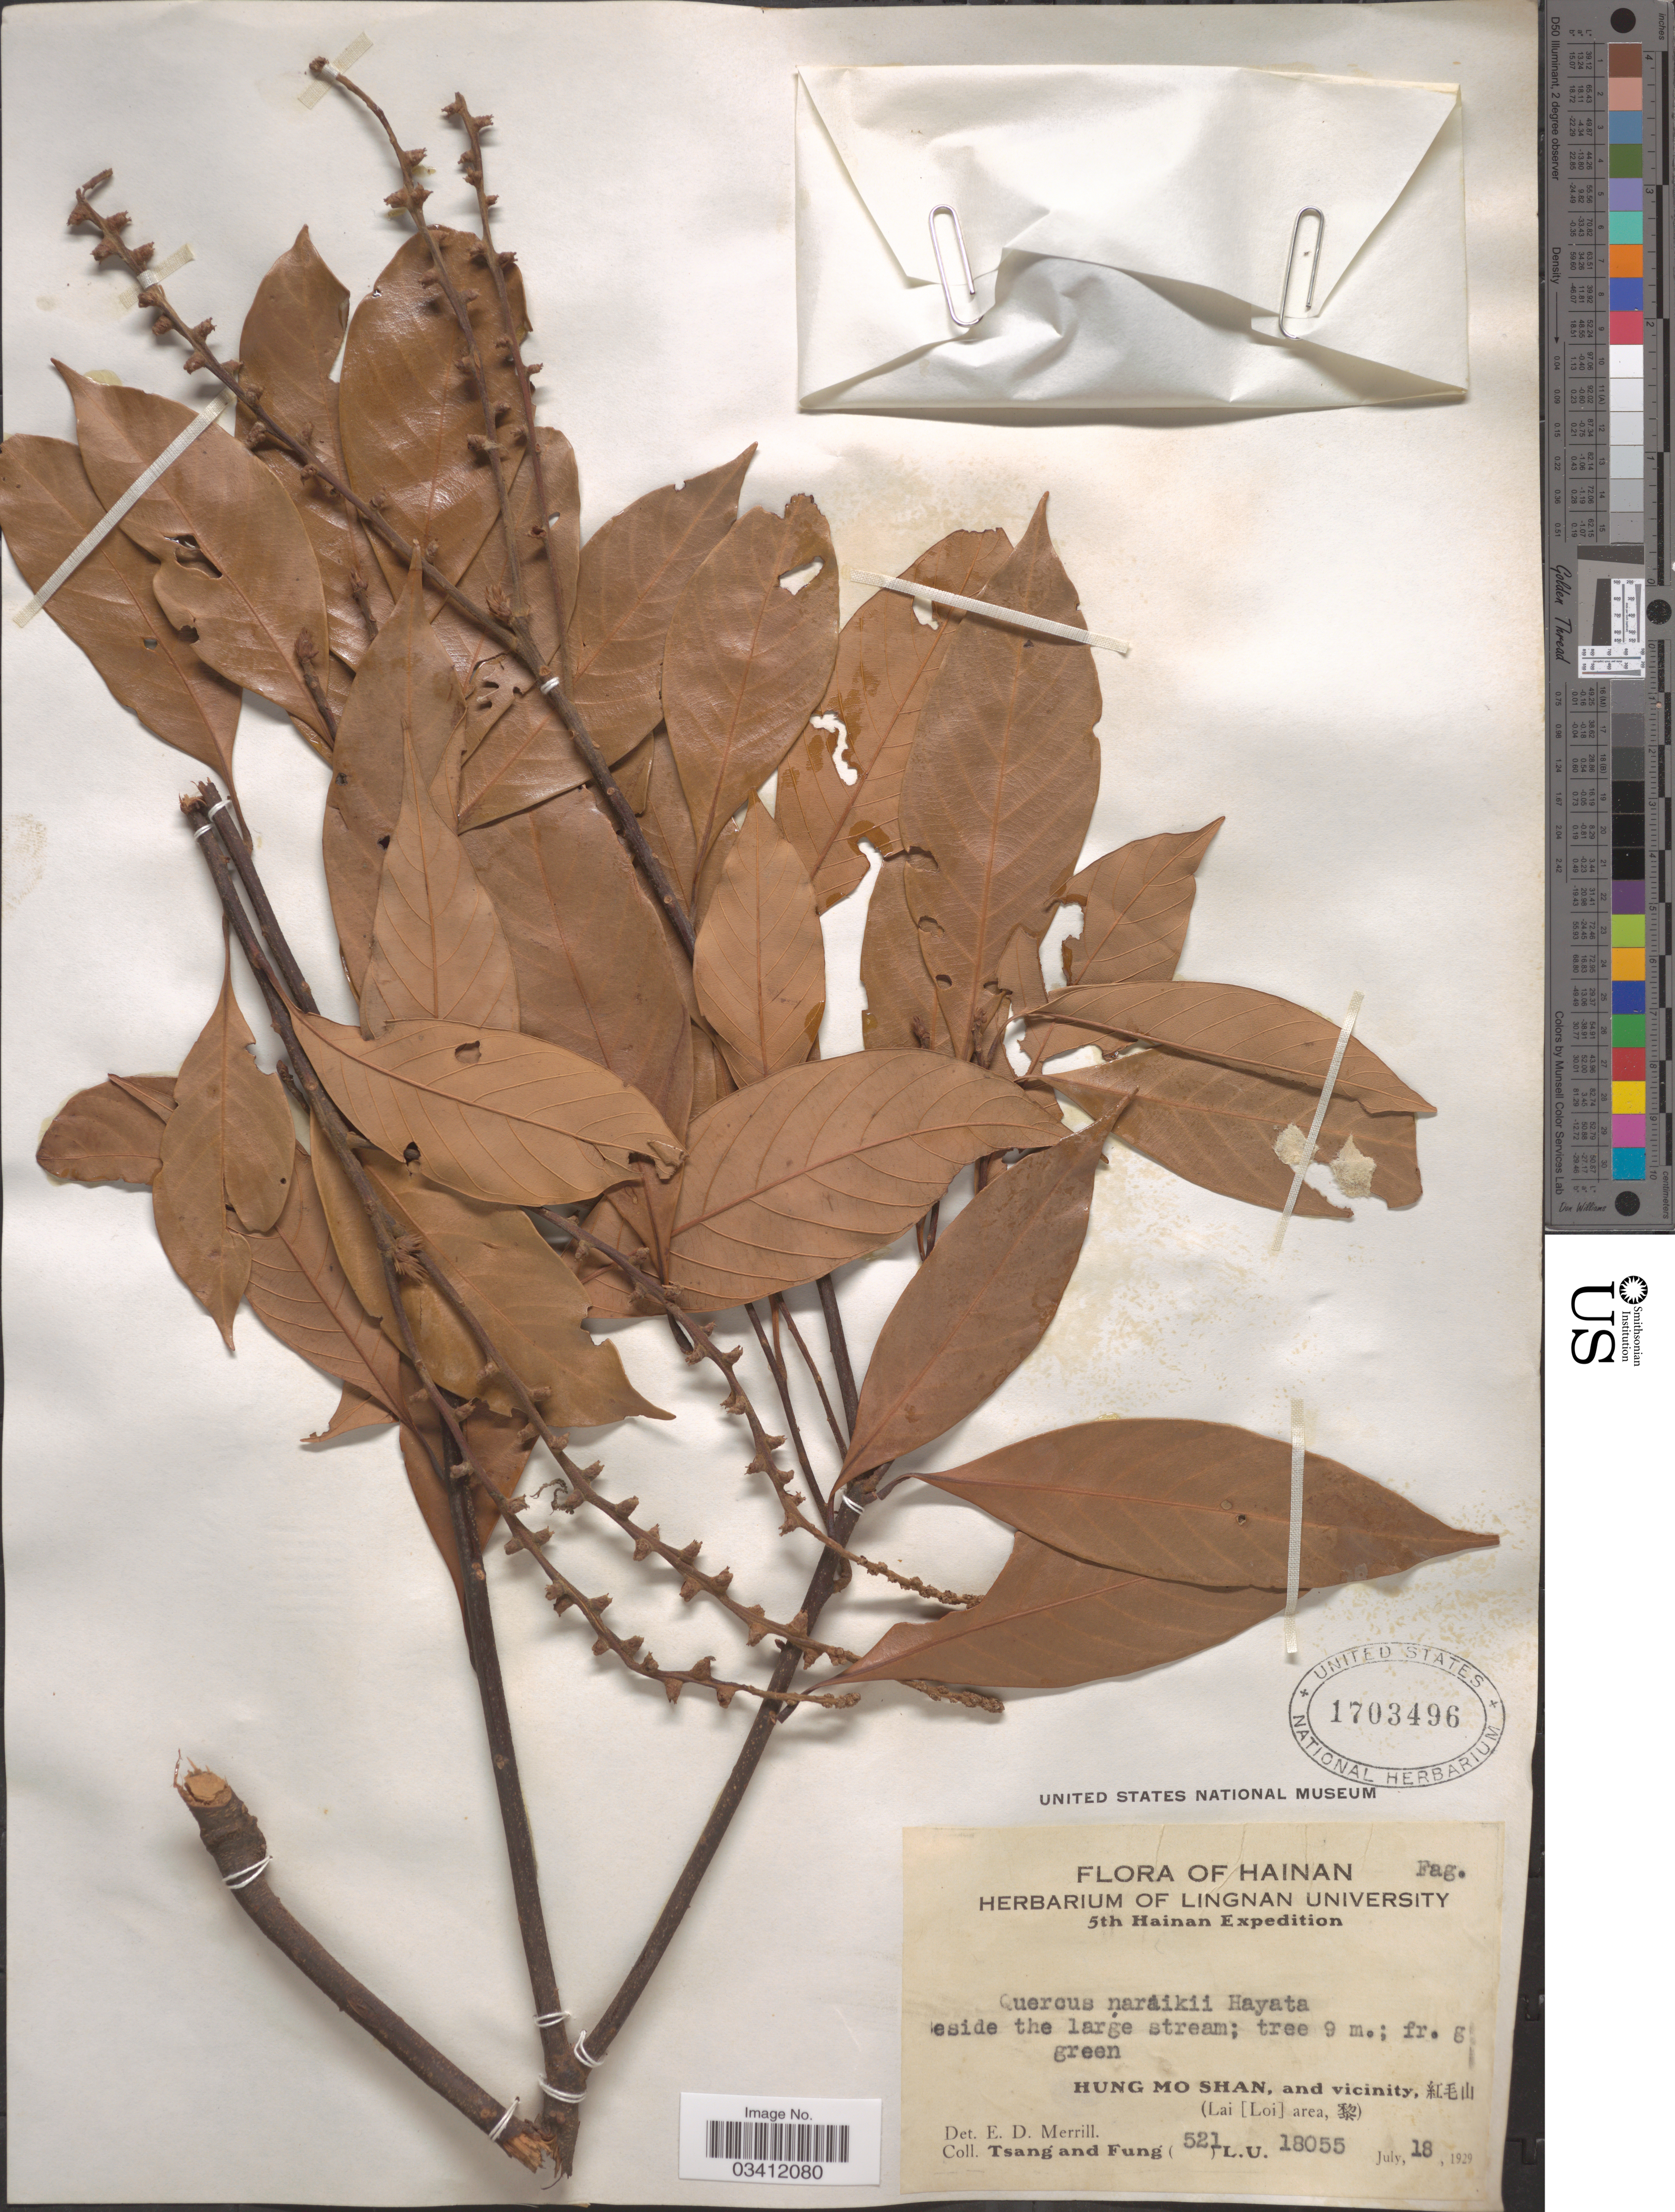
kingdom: Plantae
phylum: Tracheophyta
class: Magnoliopsida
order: Fagales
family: Fagaceae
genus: Quercus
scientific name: Quercus nariakii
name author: Hayata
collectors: -. T'sang & Fung, --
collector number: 521 L.U. 18055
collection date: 1929-07-18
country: China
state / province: Hainan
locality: Hung Mo Shan, and vicinity, X. (Lai [Loi] area, X).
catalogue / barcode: US 1703496